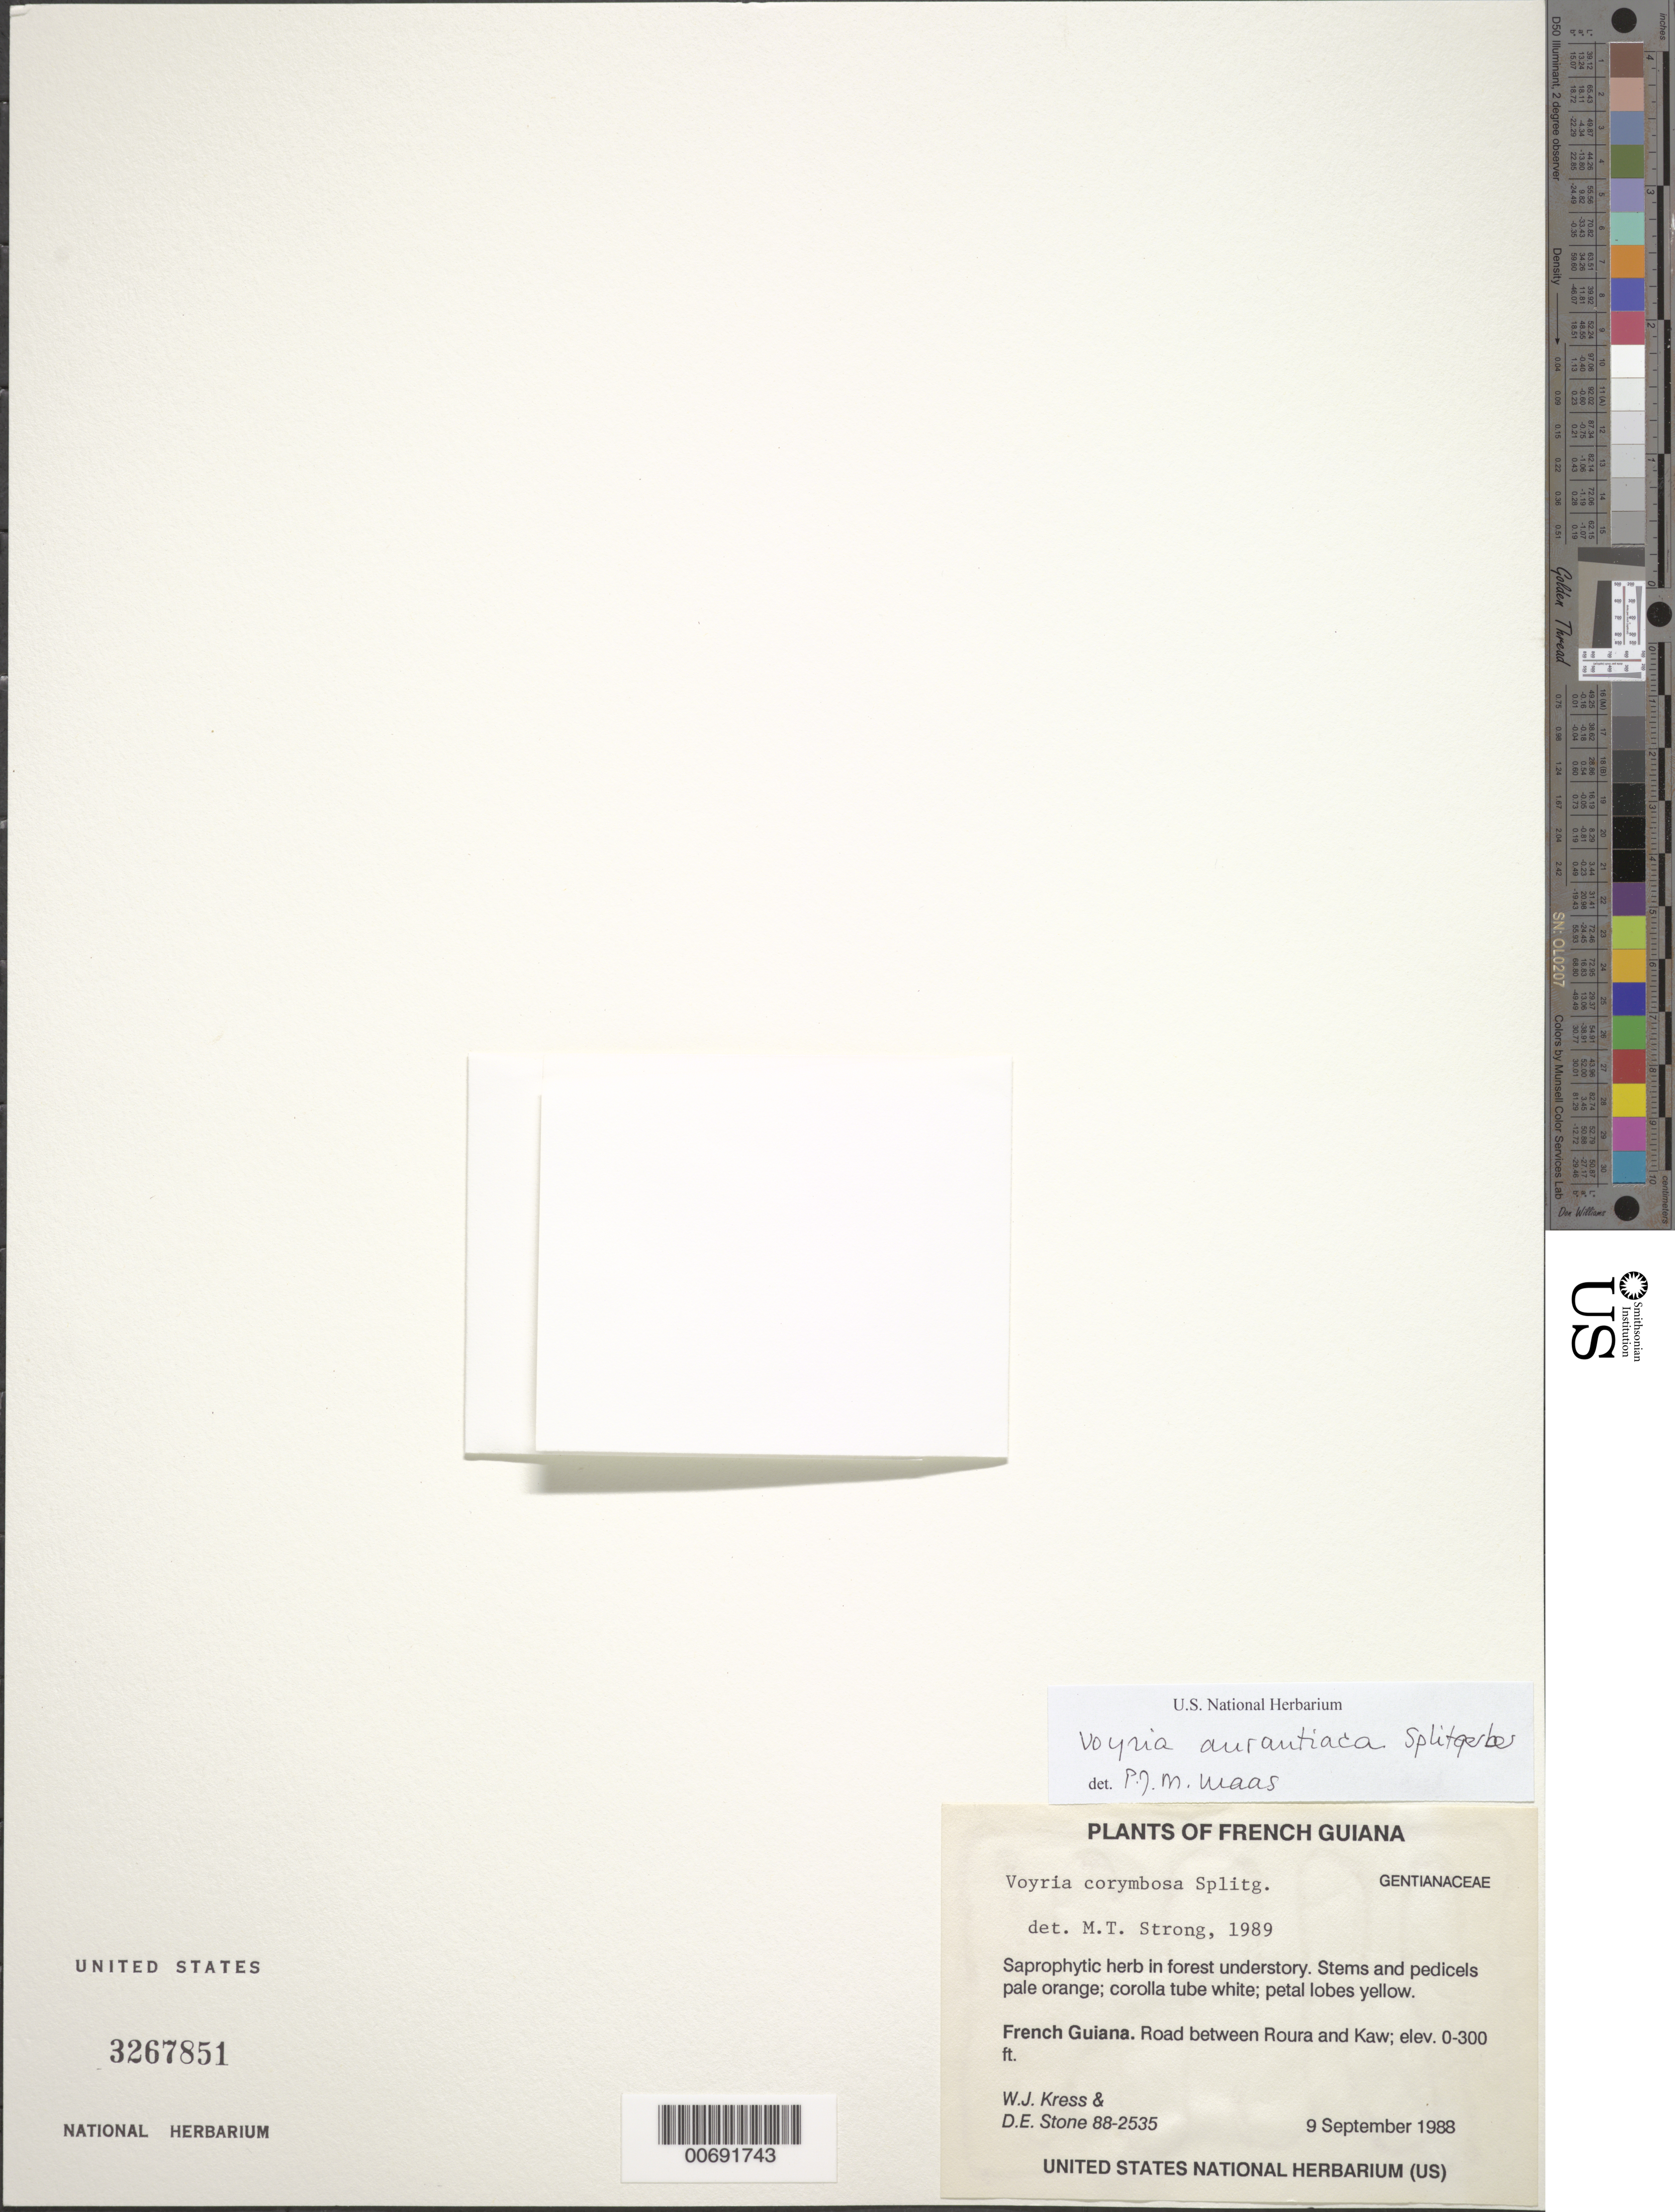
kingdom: Plantae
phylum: Tracheophyta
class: Magnoliopsida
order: Gentianales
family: Gentianaceae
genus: Voyria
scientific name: Voyria aurantiaca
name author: Splitg.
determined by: Maas, P. J. M., Curator of the herbarium (U), Nationaal Herbarium Nederland (NETHERLANDS)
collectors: W. J. Kress & D. E. Stone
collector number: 88 2535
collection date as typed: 9-Sep-88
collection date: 1988-09-09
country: French Guiana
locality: Roura to Kaw, road between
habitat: Forest understory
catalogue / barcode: US 3267851